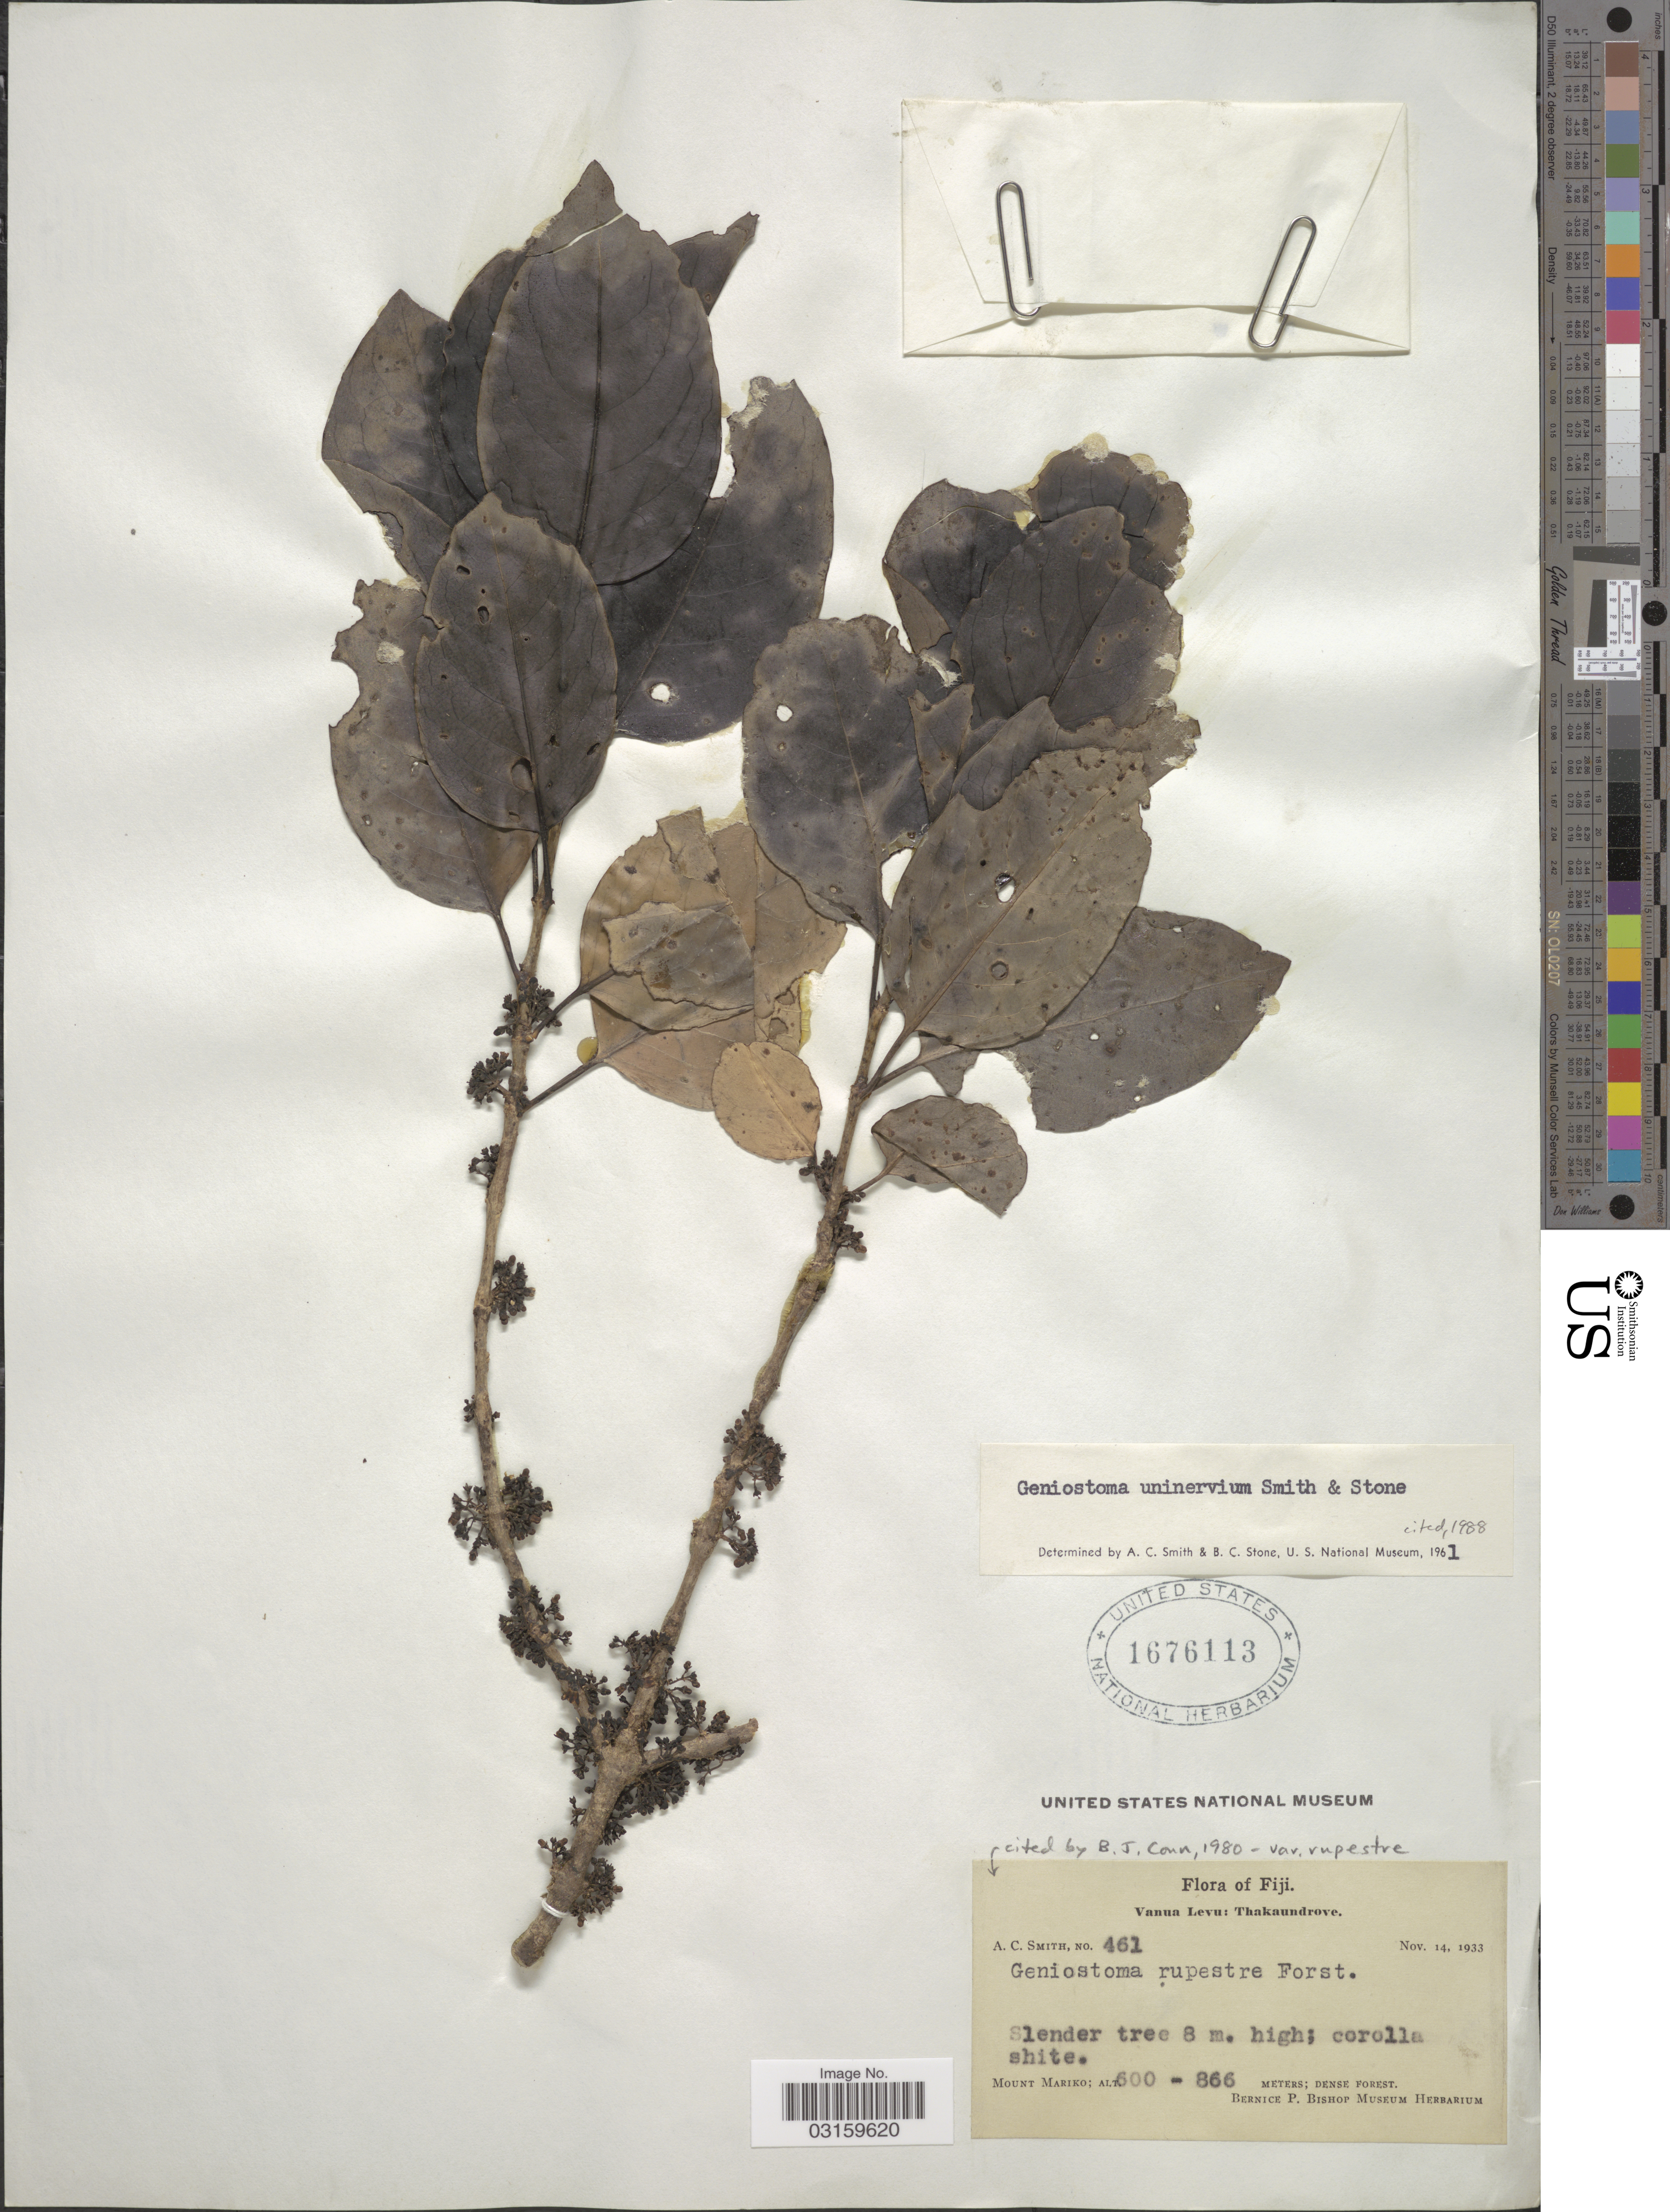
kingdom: Plantae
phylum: Tracheophyta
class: Magnoliopsida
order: Gentianales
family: Loganiaceae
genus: Geniostoma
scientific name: Geniostoma rupestre var. rupestre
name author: J.R. Forst. & G. Forst.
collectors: A. C. Smith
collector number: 461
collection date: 1933-11-14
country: Fiji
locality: Vanua Levu: Thakaundrove. Mount Nariko.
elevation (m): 600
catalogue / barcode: US 1676113